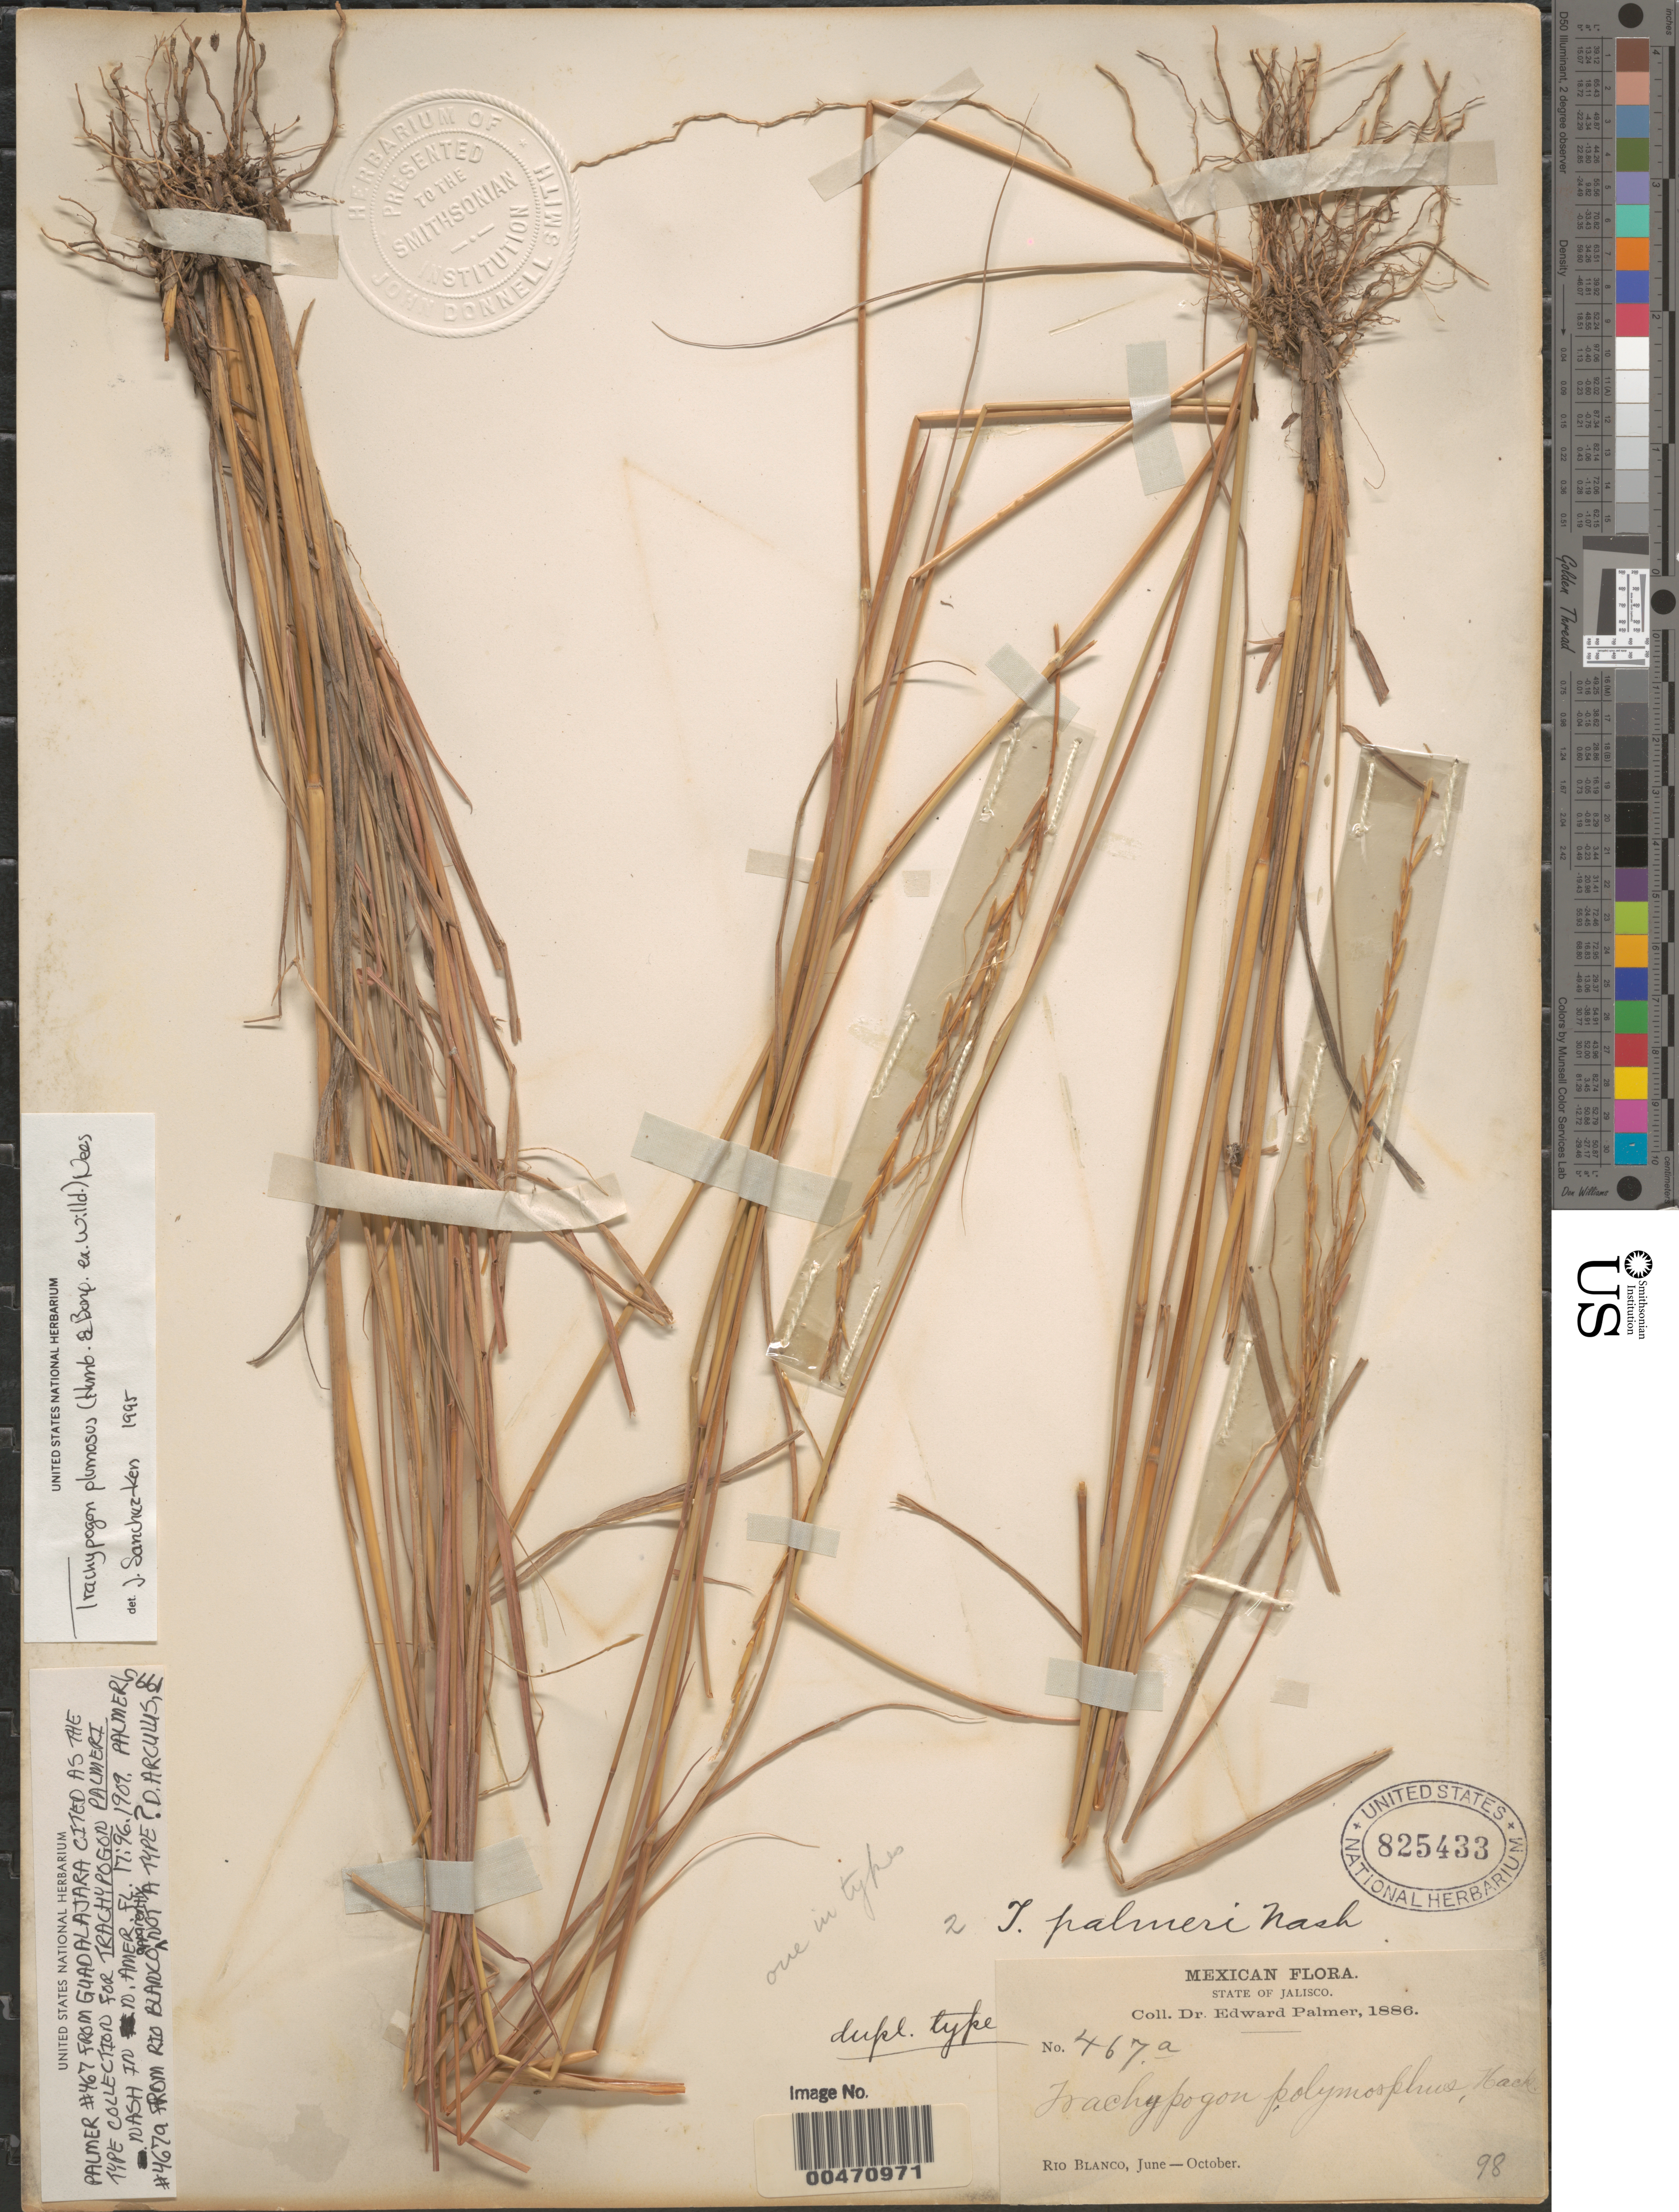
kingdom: Plantae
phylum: Tracheophyta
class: Liliopsida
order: Poales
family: Poaceae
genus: Trachypogon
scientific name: Trachypogon plumosus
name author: (Humb. & Bonpl.) Nees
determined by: Sánchez-Ken, J. G.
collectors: E. Palmer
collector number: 467a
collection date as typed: Jun 1886 to Oct 1886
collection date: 1886-06/1886-10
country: Mexico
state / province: Jalisco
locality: Rio Blanco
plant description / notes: Annotated as "dupl. type" of Trachypogon palmeri Nash; possibly original material of that name but apparently not a type as protologue cites Palmer 467 (not 467a) and Guadalajara (not Rio Blanco).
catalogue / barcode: US 825433